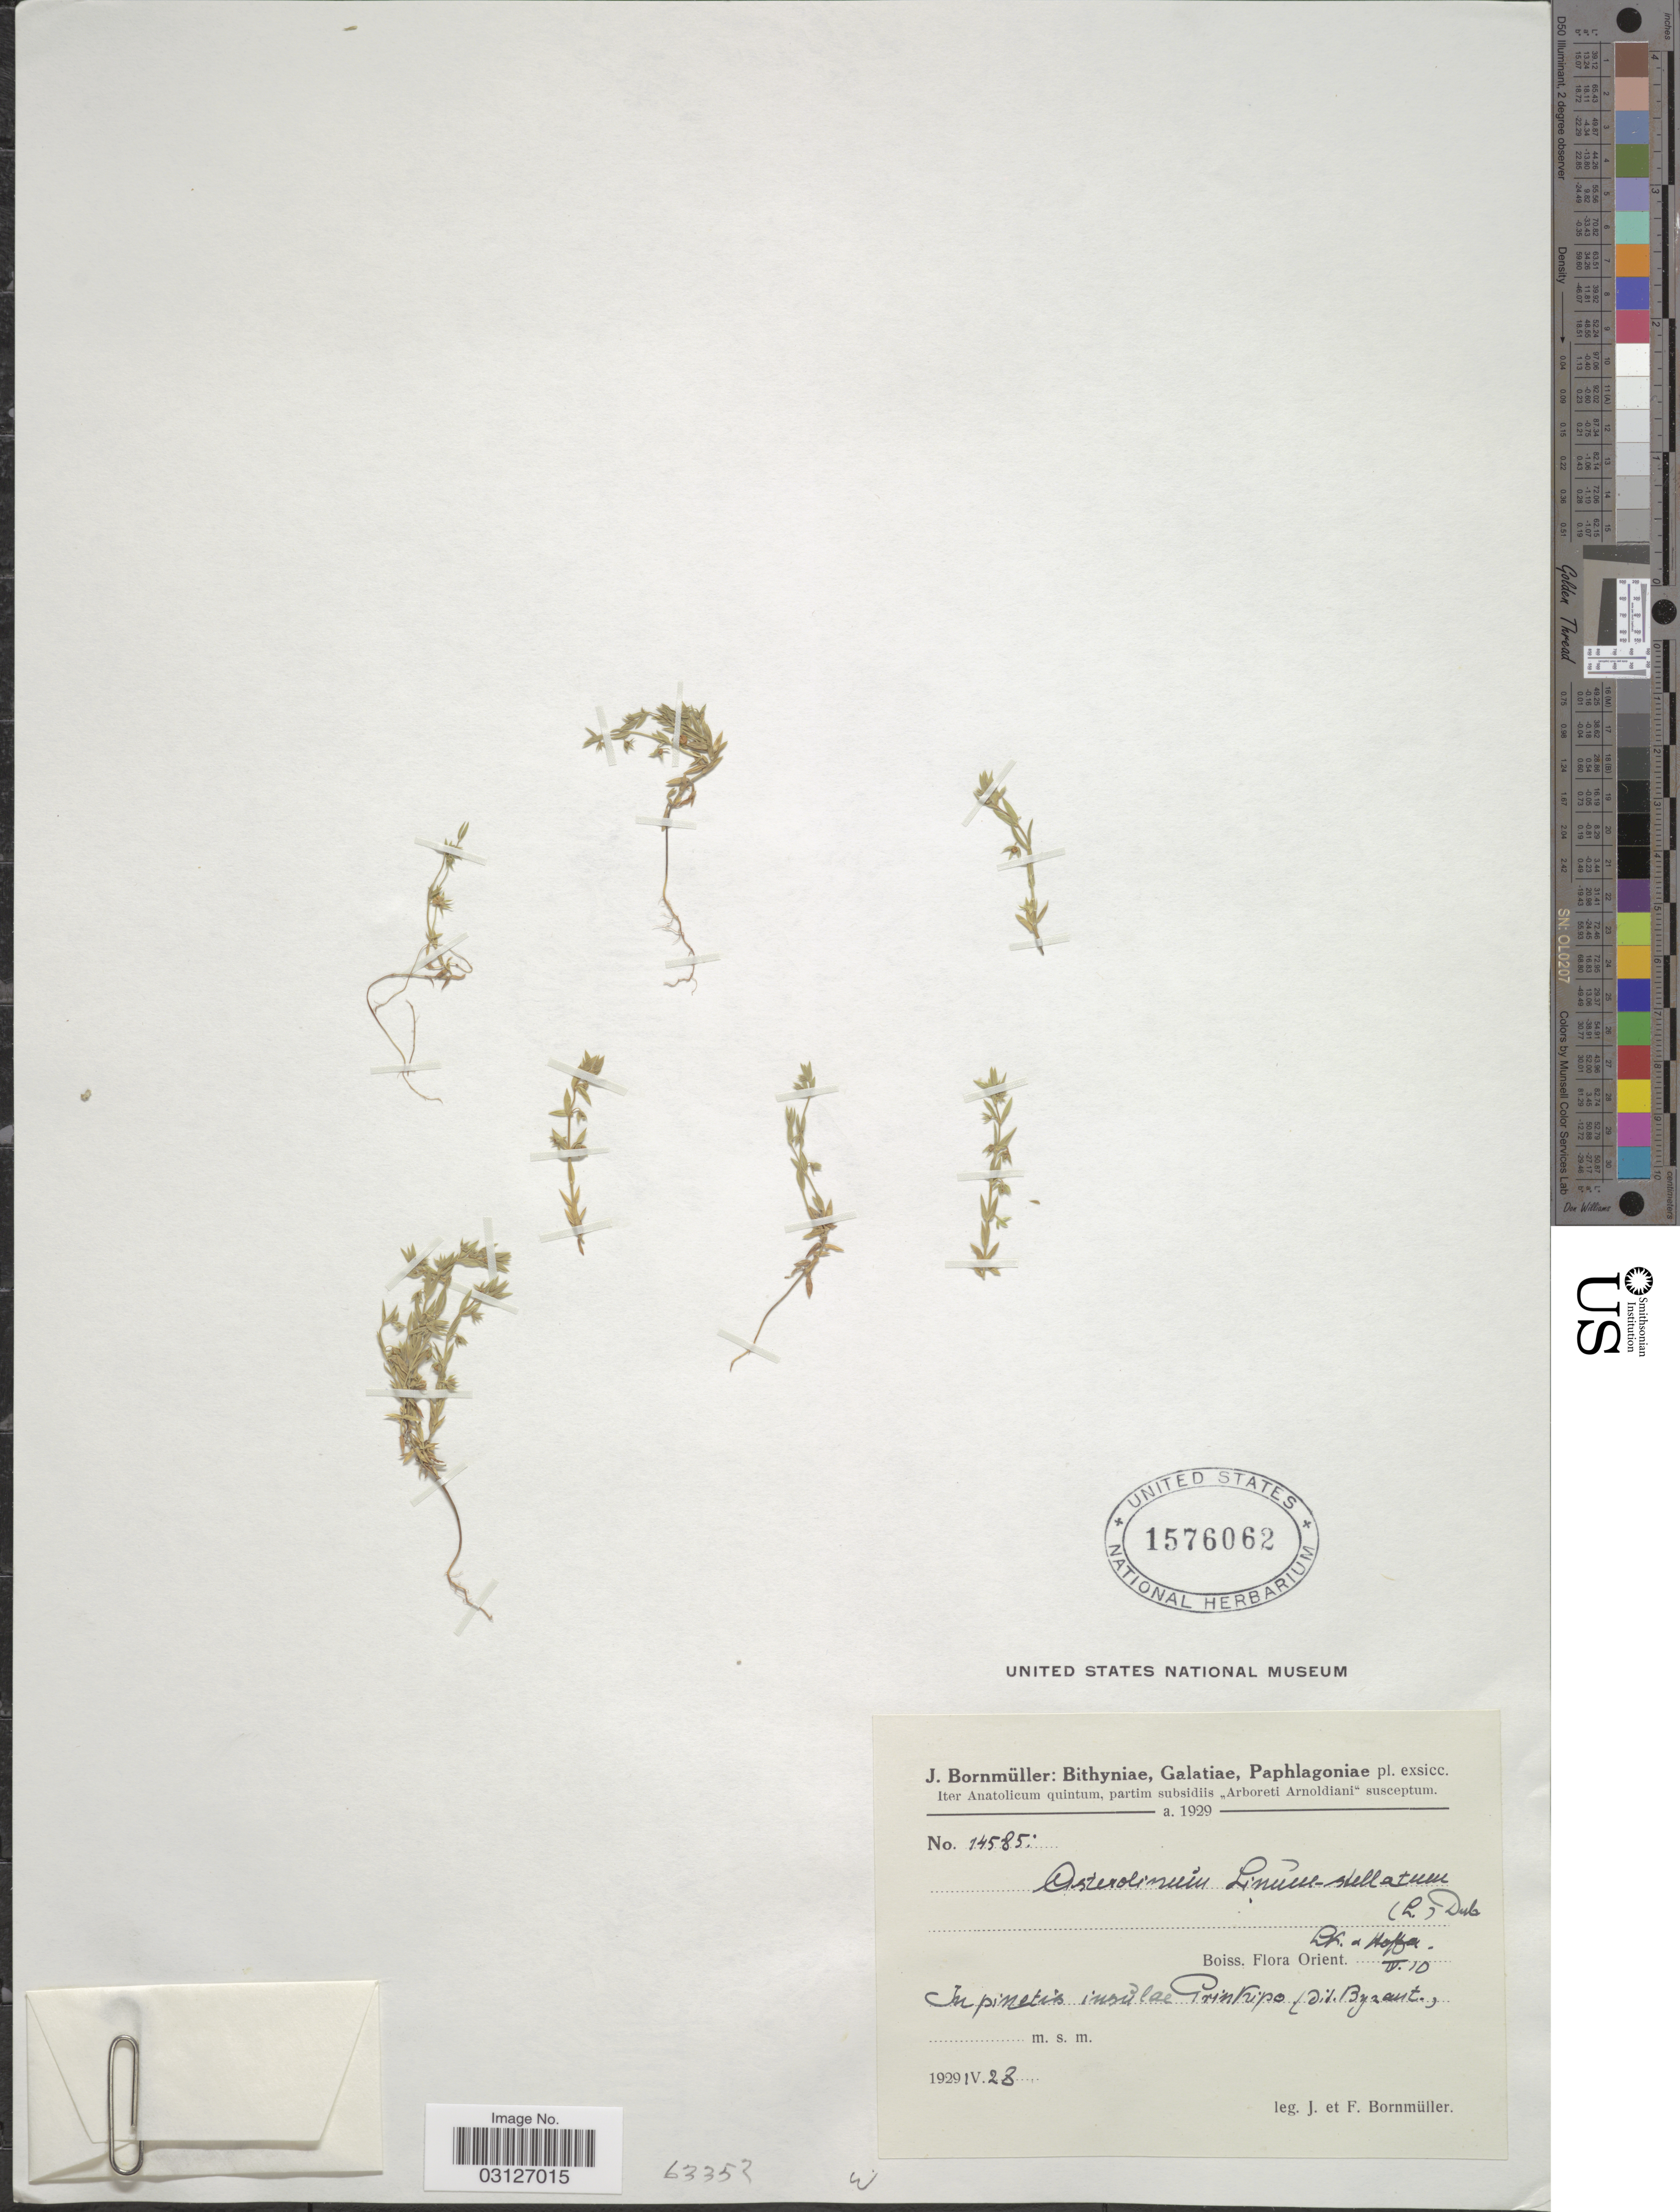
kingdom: Plantae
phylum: Tracheophyta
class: Magnoliopsida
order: Ericales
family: Primulaceae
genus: Asterolinon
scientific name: Asterolinon linum-stellatum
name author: (L.) Duby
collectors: J. Bornmüller & F. Bornmüller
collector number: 14585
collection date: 1929-04-28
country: Turkey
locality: Bithyniae, Galatiae, Paphlagoniae, Orient. Lk [interpreted] a [interpreted] Hoffa [interpreted] . In pinetis insulae Prinkripo [interpreted] (did. Bysant [interpreted]).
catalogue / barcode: US 1576062